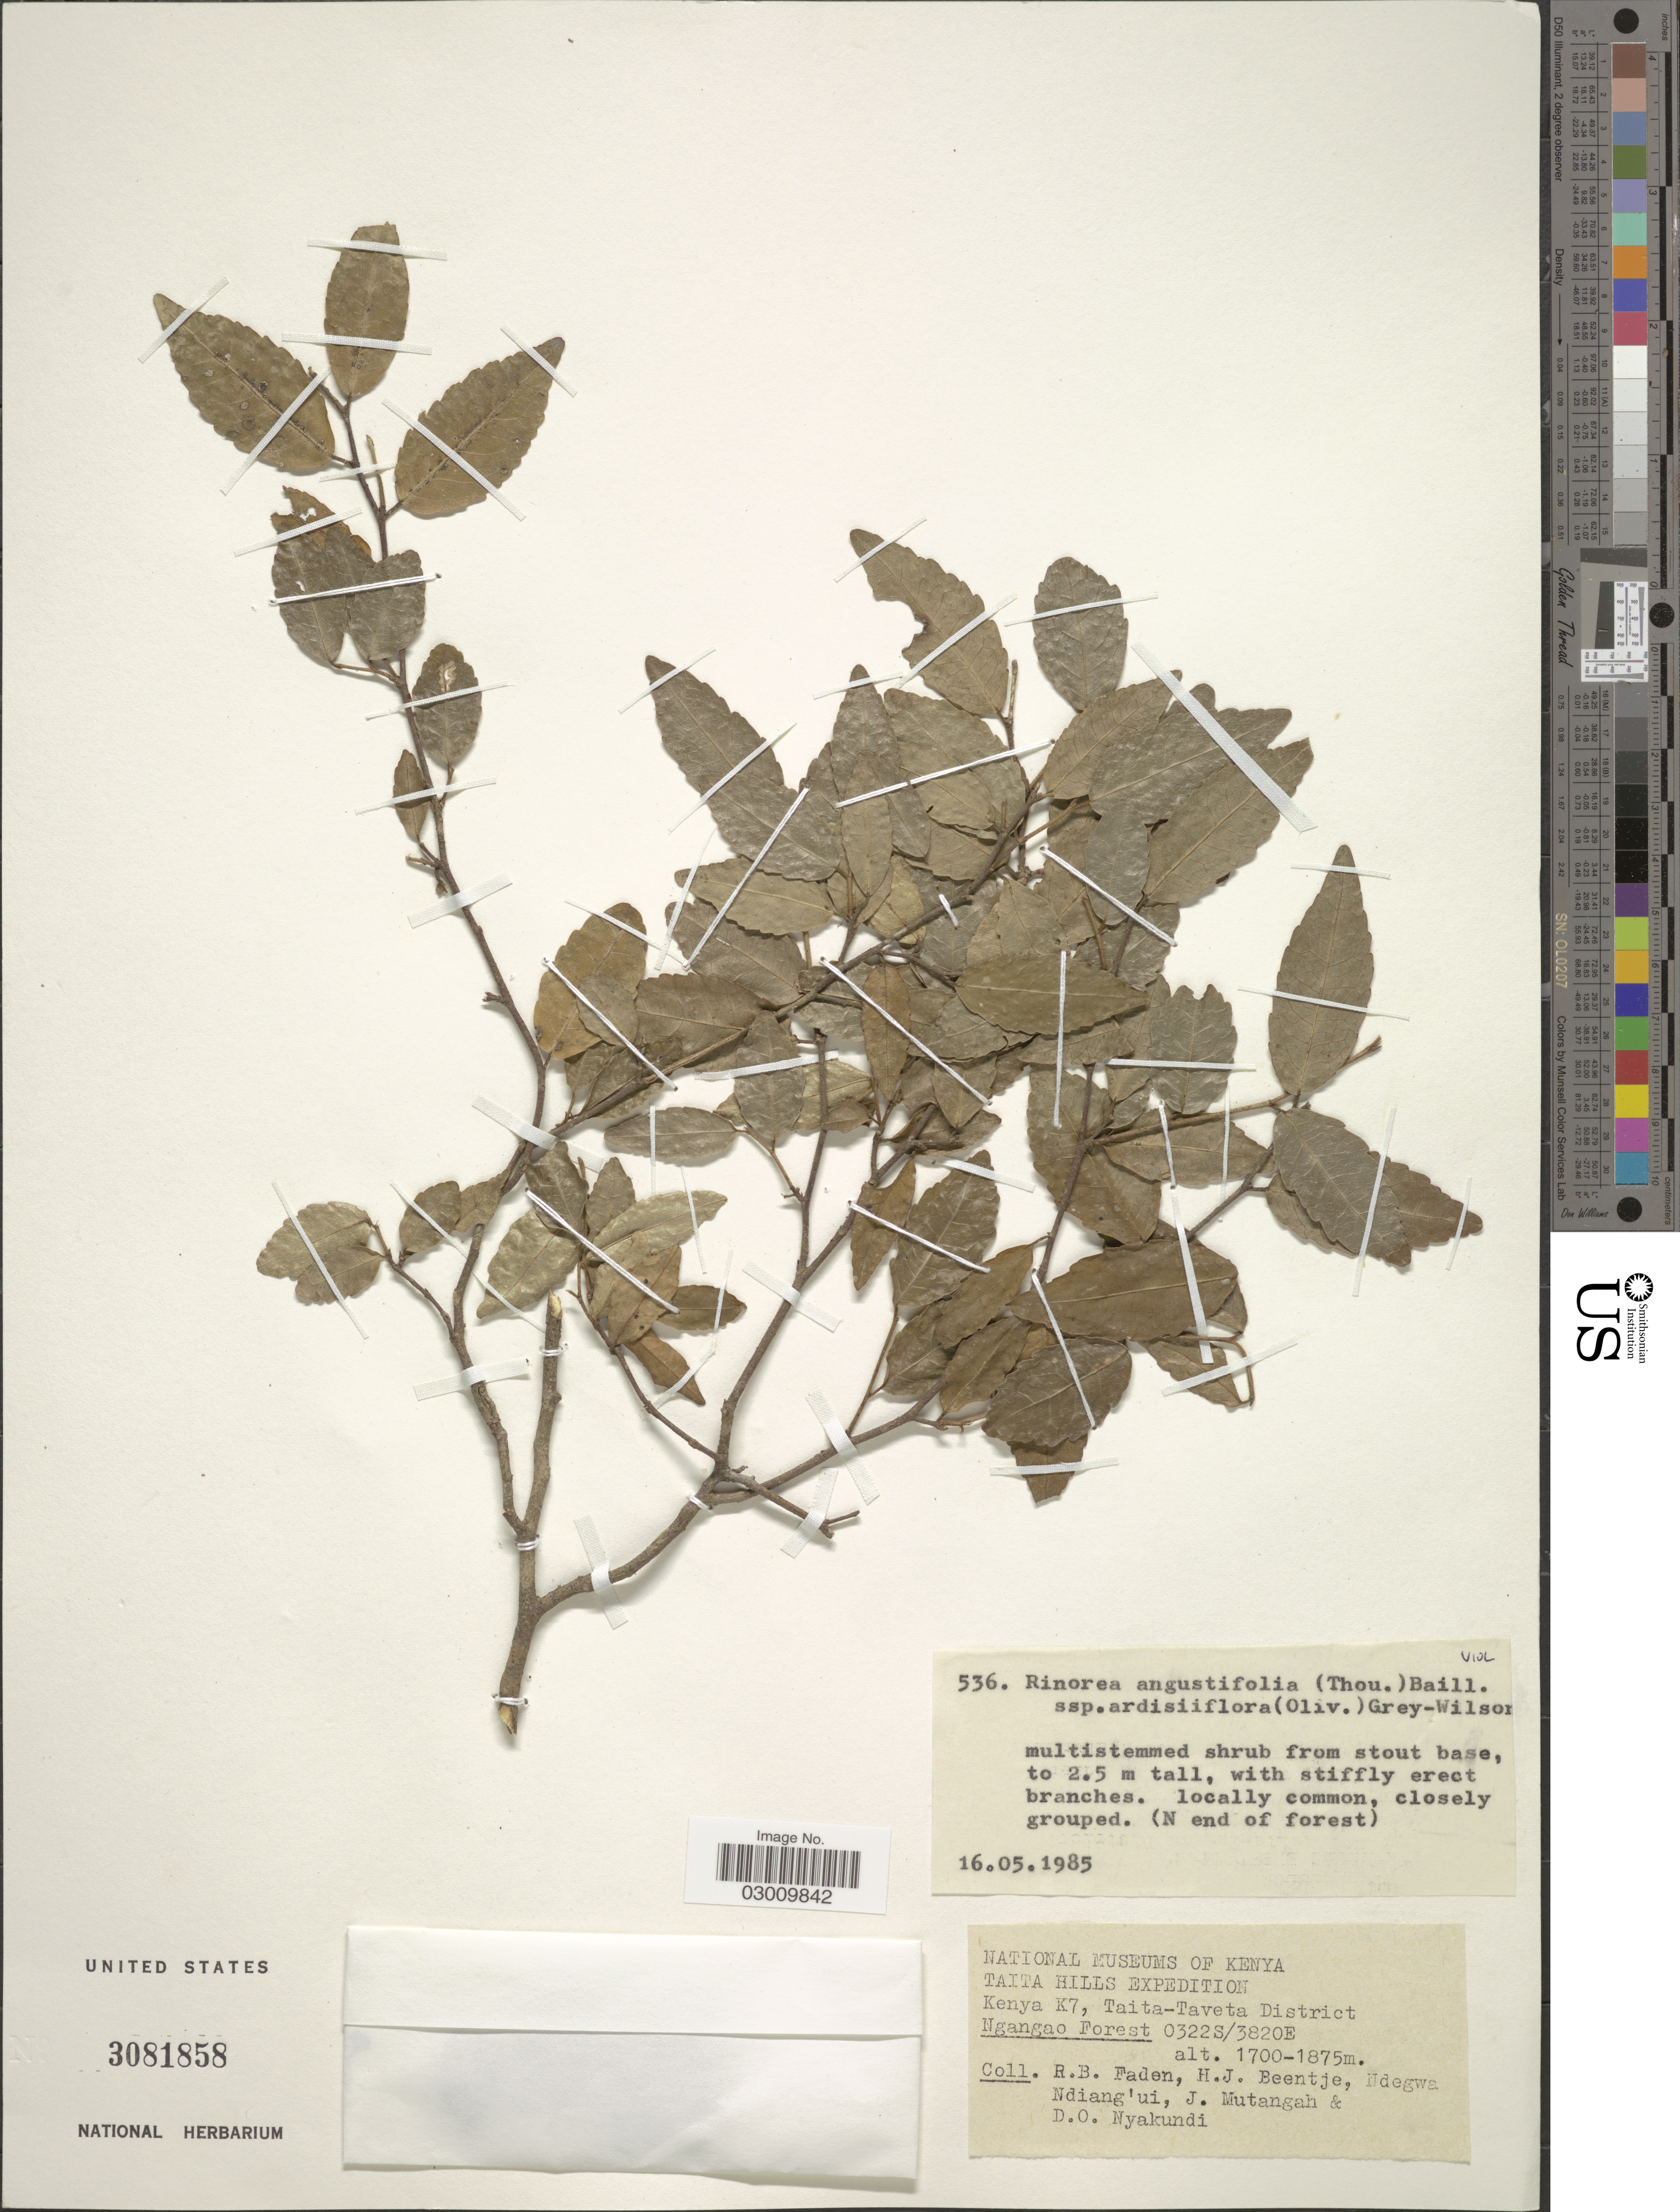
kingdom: Plantae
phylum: Tracheophyta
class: Magnoliopsida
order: Malpighiales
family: Violaceae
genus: Rinorea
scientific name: Rinorea angustifolia subsp. ardisiiflora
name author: (Welw. ex Oliv.) Grey-Wilson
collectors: R. B. Faden, H. J. Beentje, Ndegwa Ndiang'ui, J. Mutangah & D. Nyakundi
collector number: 536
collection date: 1985-05-16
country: Kenya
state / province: Taita Taveta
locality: K7, Taita-Taveta District. Ngangao Forest. Taita Hills.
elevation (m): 1700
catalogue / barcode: US 3081858